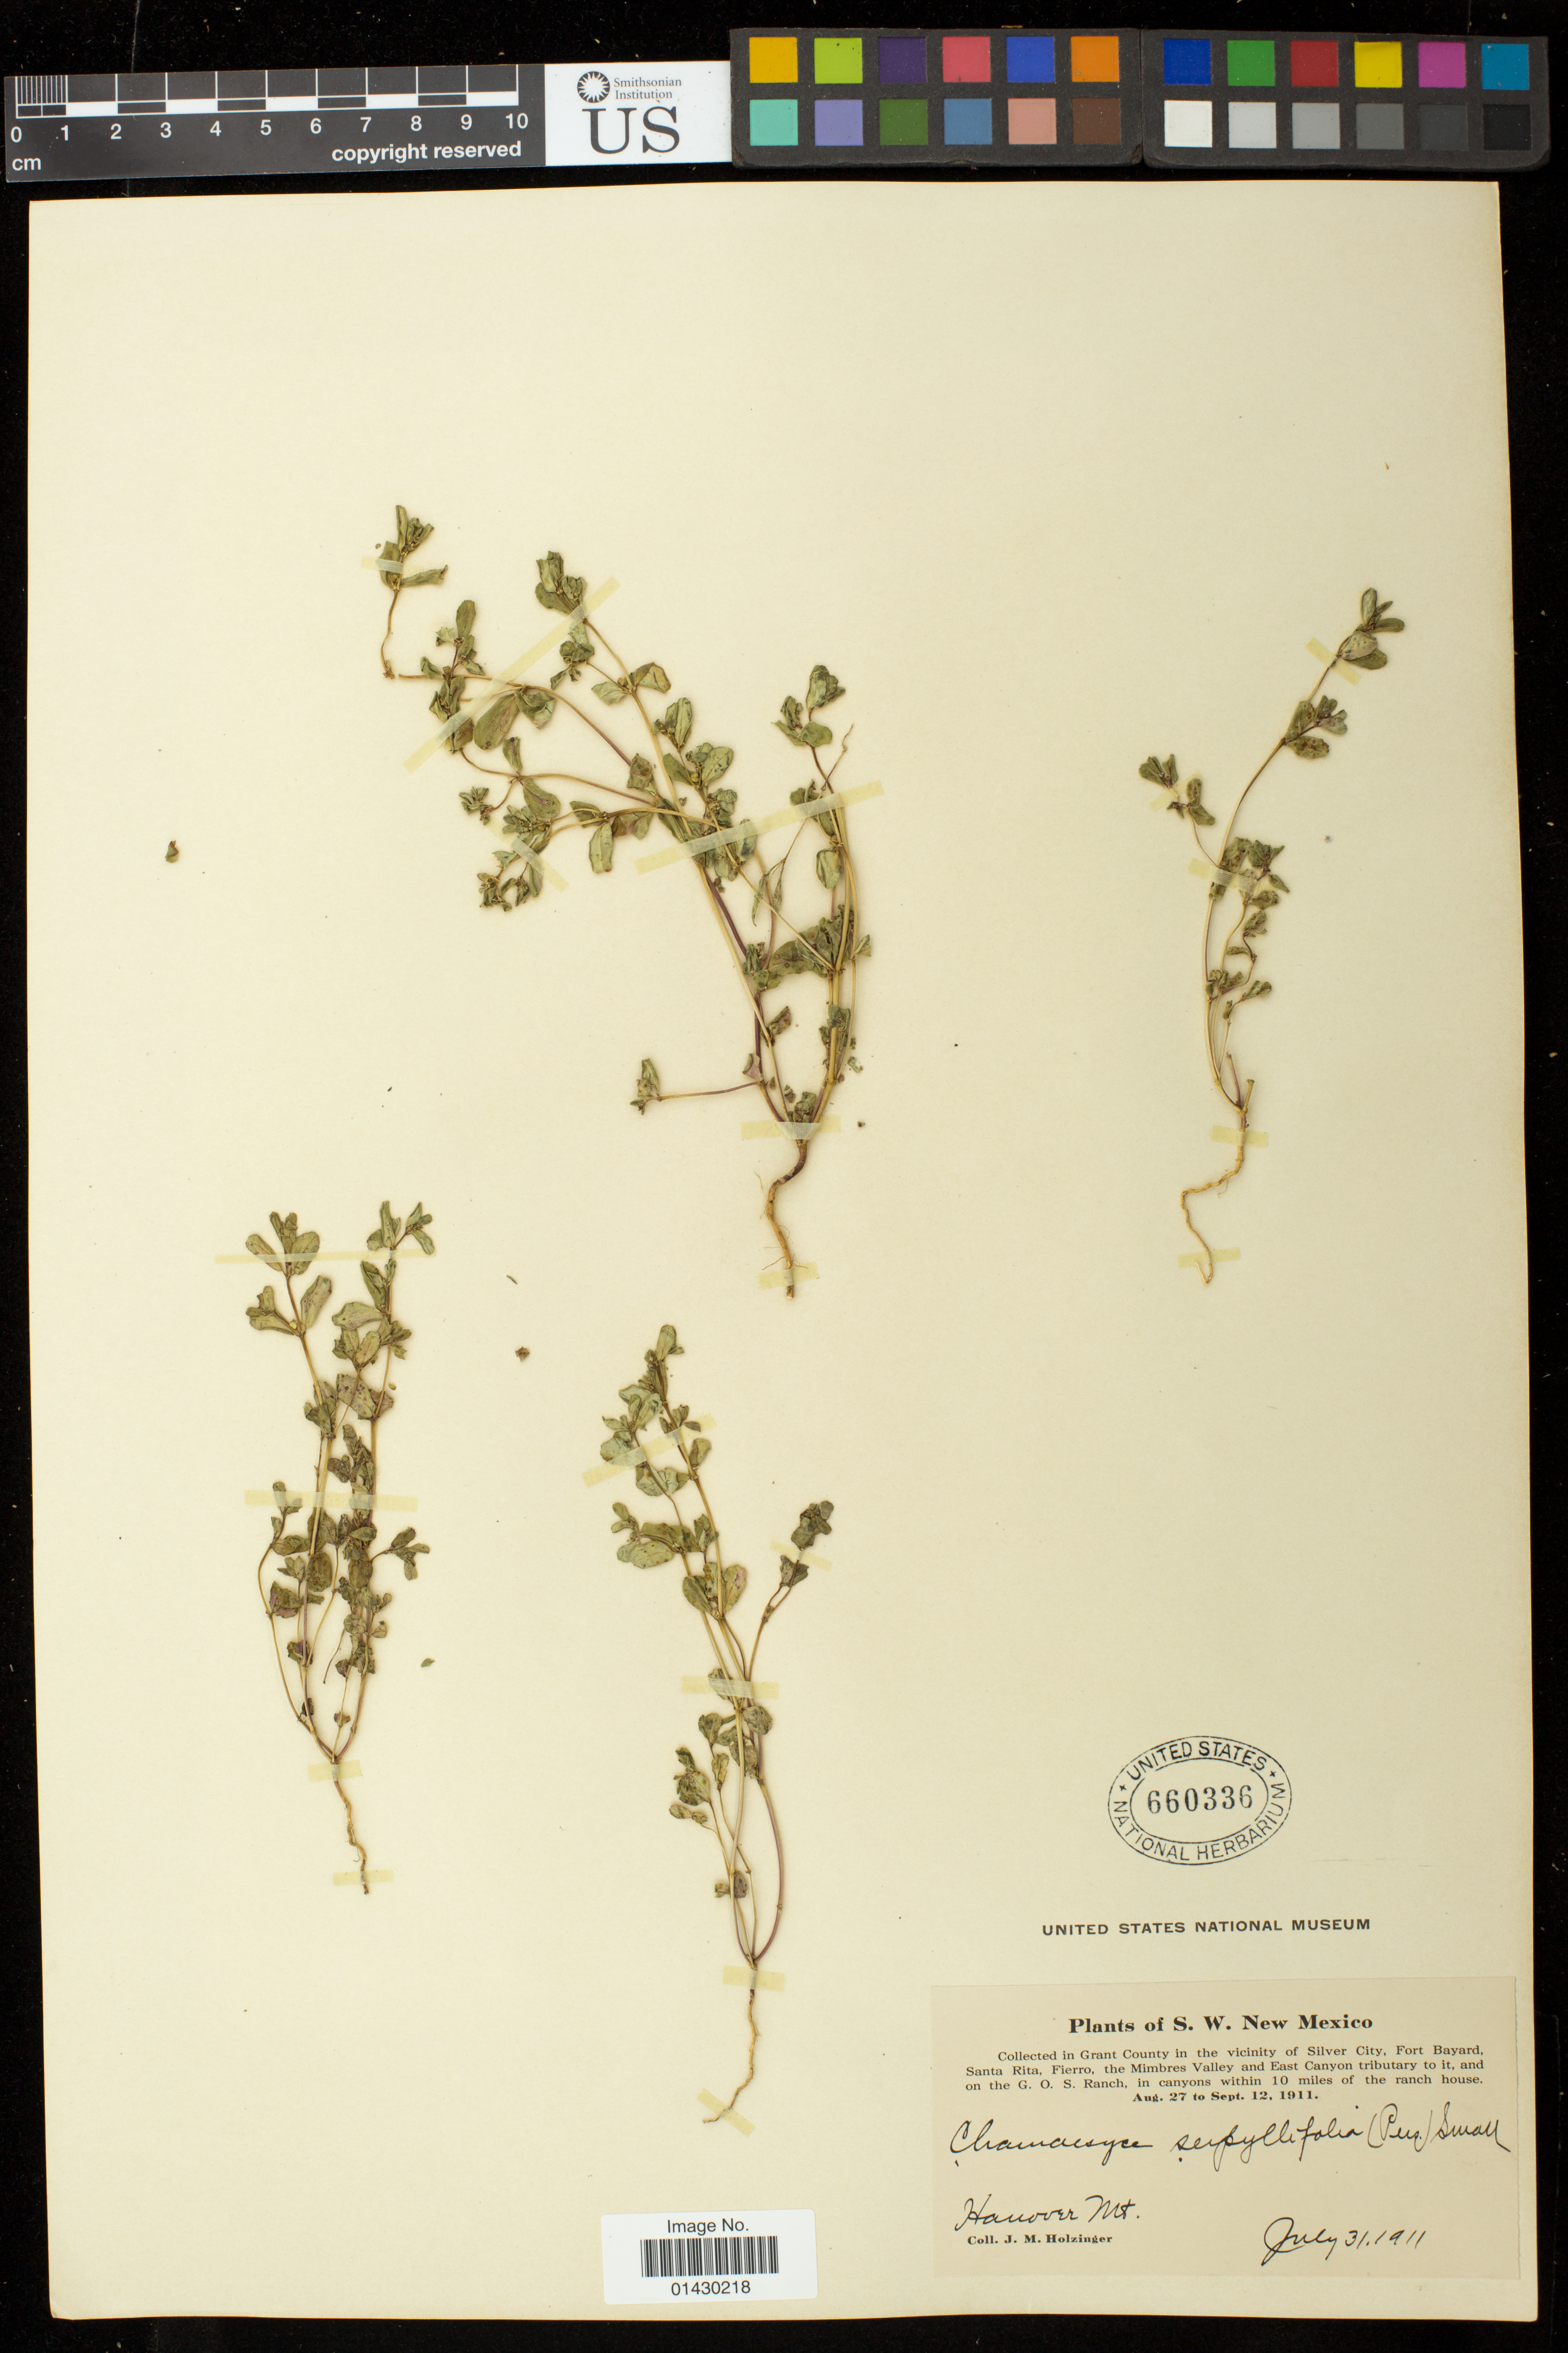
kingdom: Plantae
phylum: Tracheophyta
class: Magnoliopsida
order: Malpighiales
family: Euphorbiaceae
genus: Euphorbia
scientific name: Euphorbia serpillifolia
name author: Pers.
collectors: J. M. Holzinger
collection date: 1911-07-31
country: United States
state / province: New Mexico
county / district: Grant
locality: Vicinity of Silver City, Fort Bayard, Santa Rita, Fierro, the Mimbres Valley and East Canyon tributary to it and on the G. O. S. Ranch in canyons within ten miles of ranch house. Hanover Mt.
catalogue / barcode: US 660336